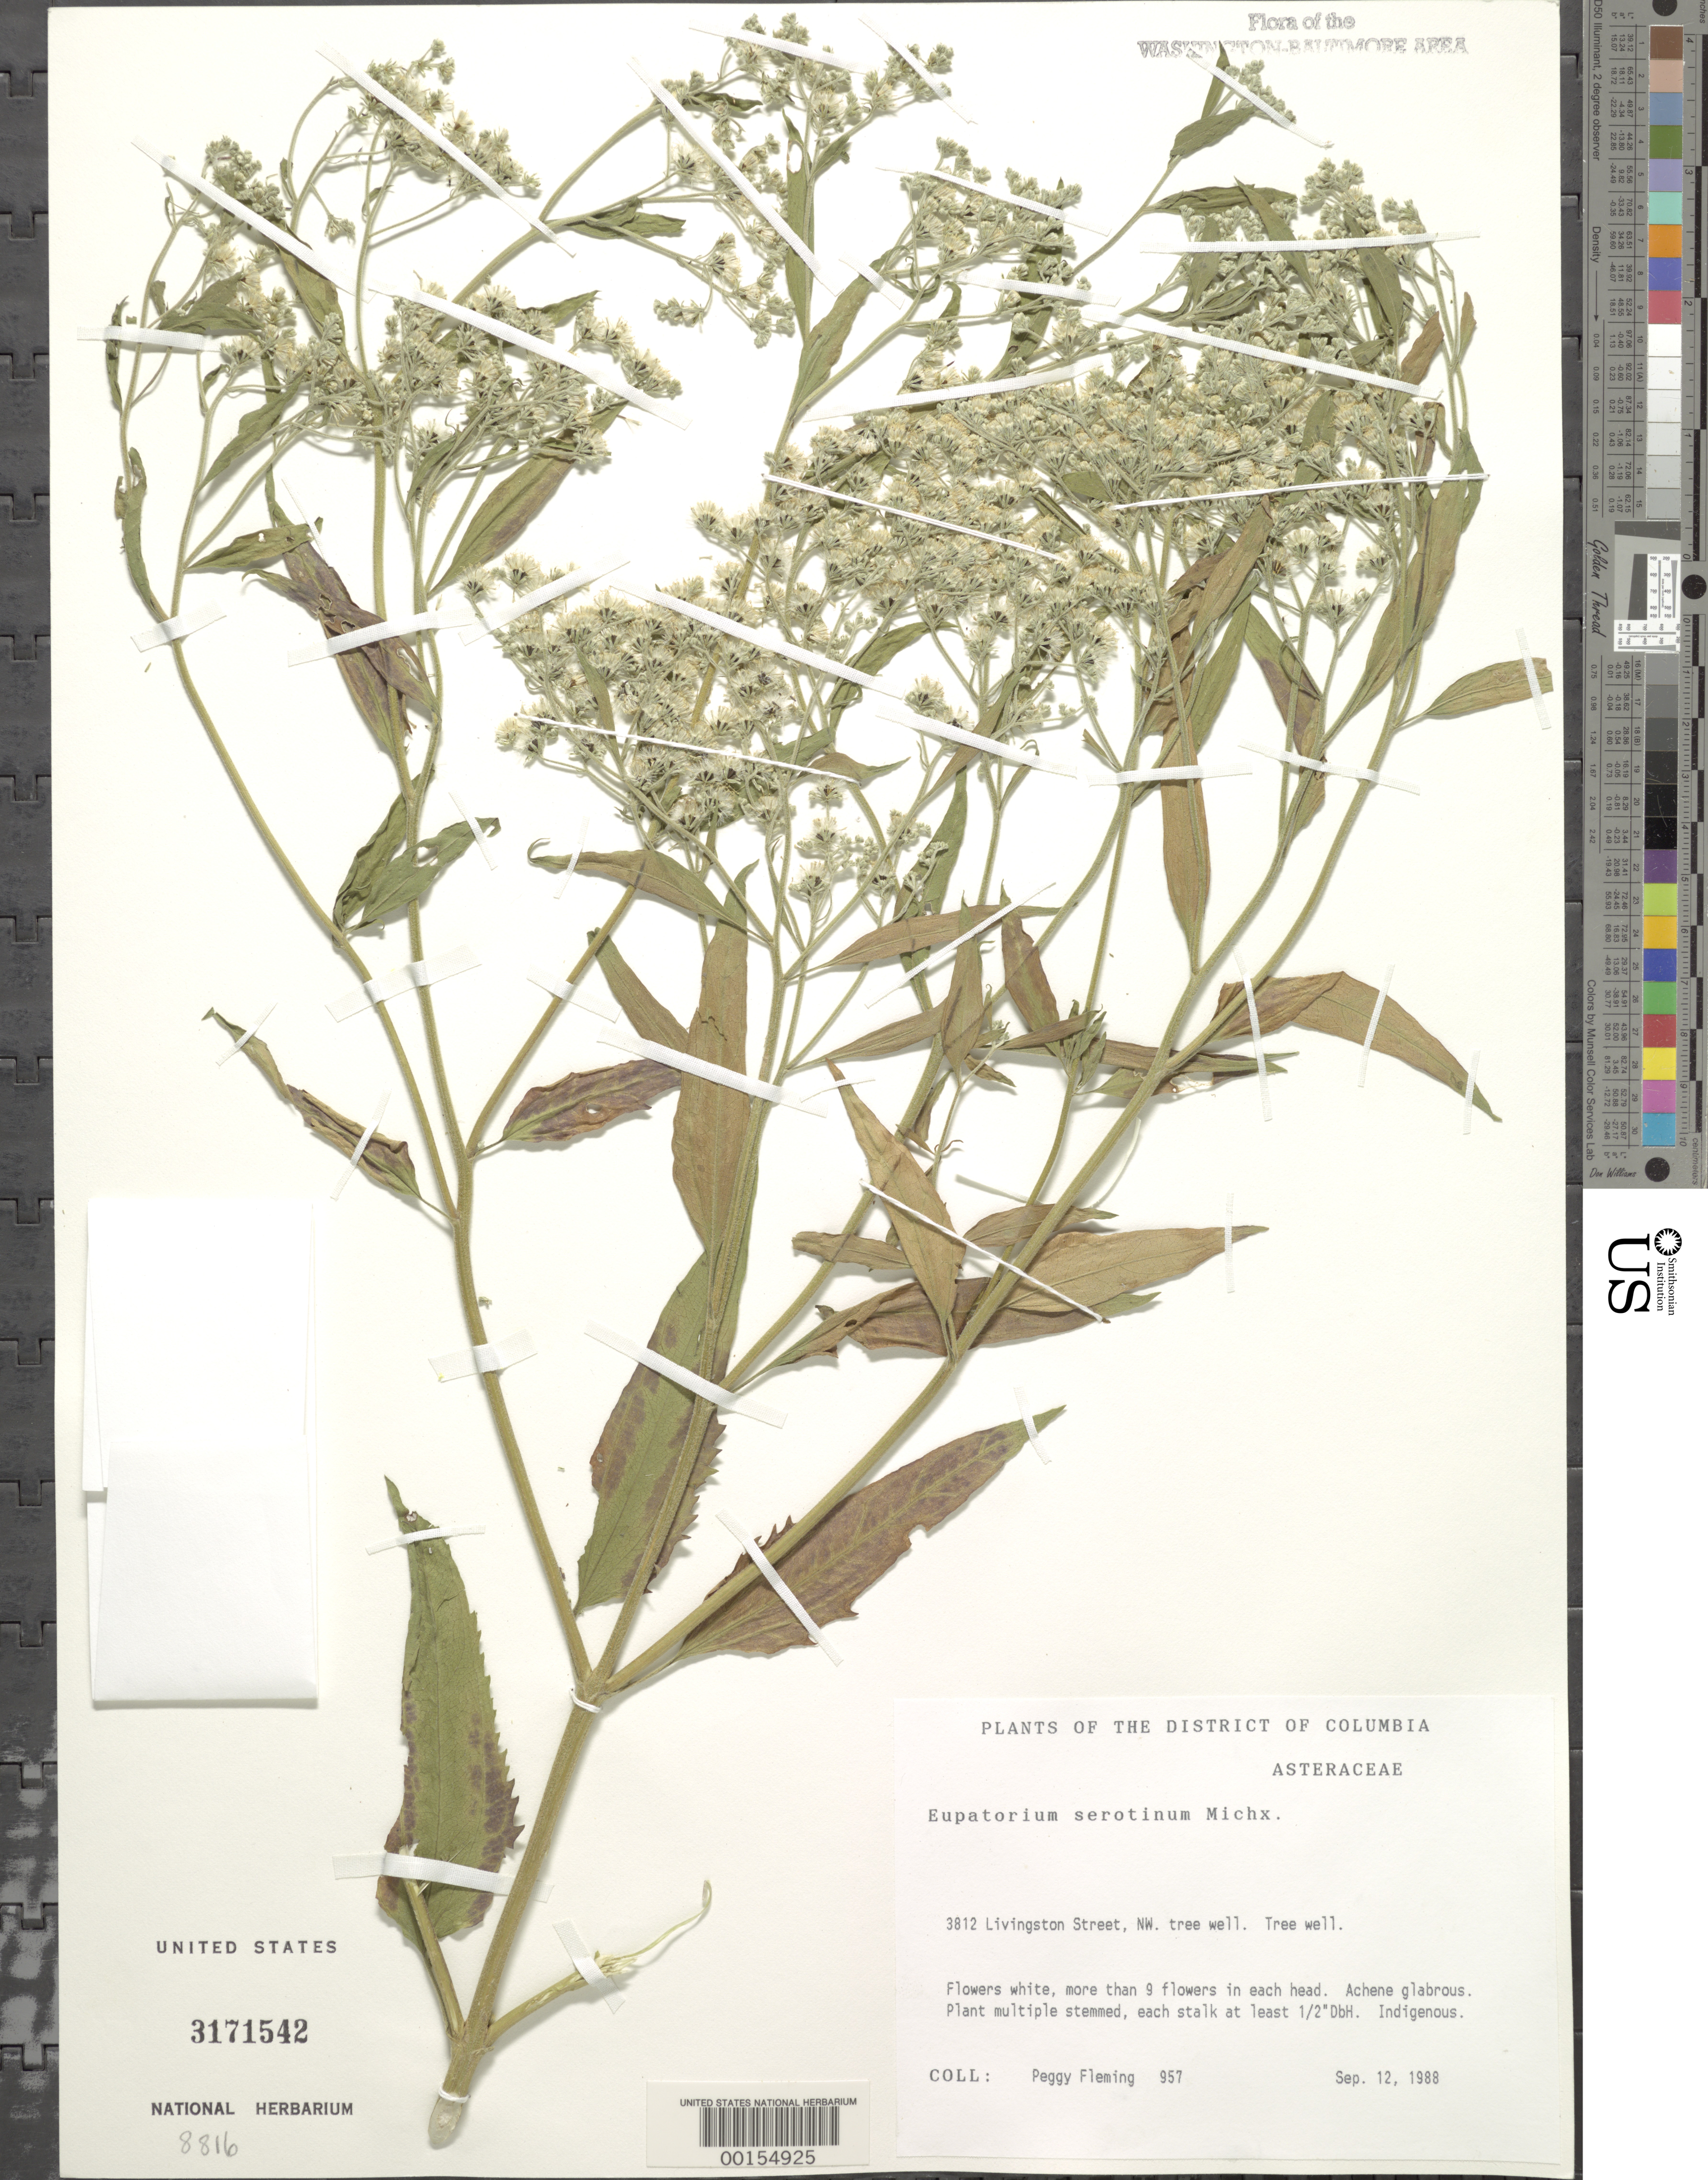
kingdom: Plantae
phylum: Tracheophyta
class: Magnoliopsida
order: Asterales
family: Asteraceae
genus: Eupatorium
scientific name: Eupatorium serotinum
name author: Michx.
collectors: P. Fleming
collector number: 957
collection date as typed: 12 Sep 1988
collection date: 1988-09-12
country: United States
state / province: District of Columbia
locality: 3812 Livingston St, NW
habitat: Tree well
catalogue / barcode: US 3171542